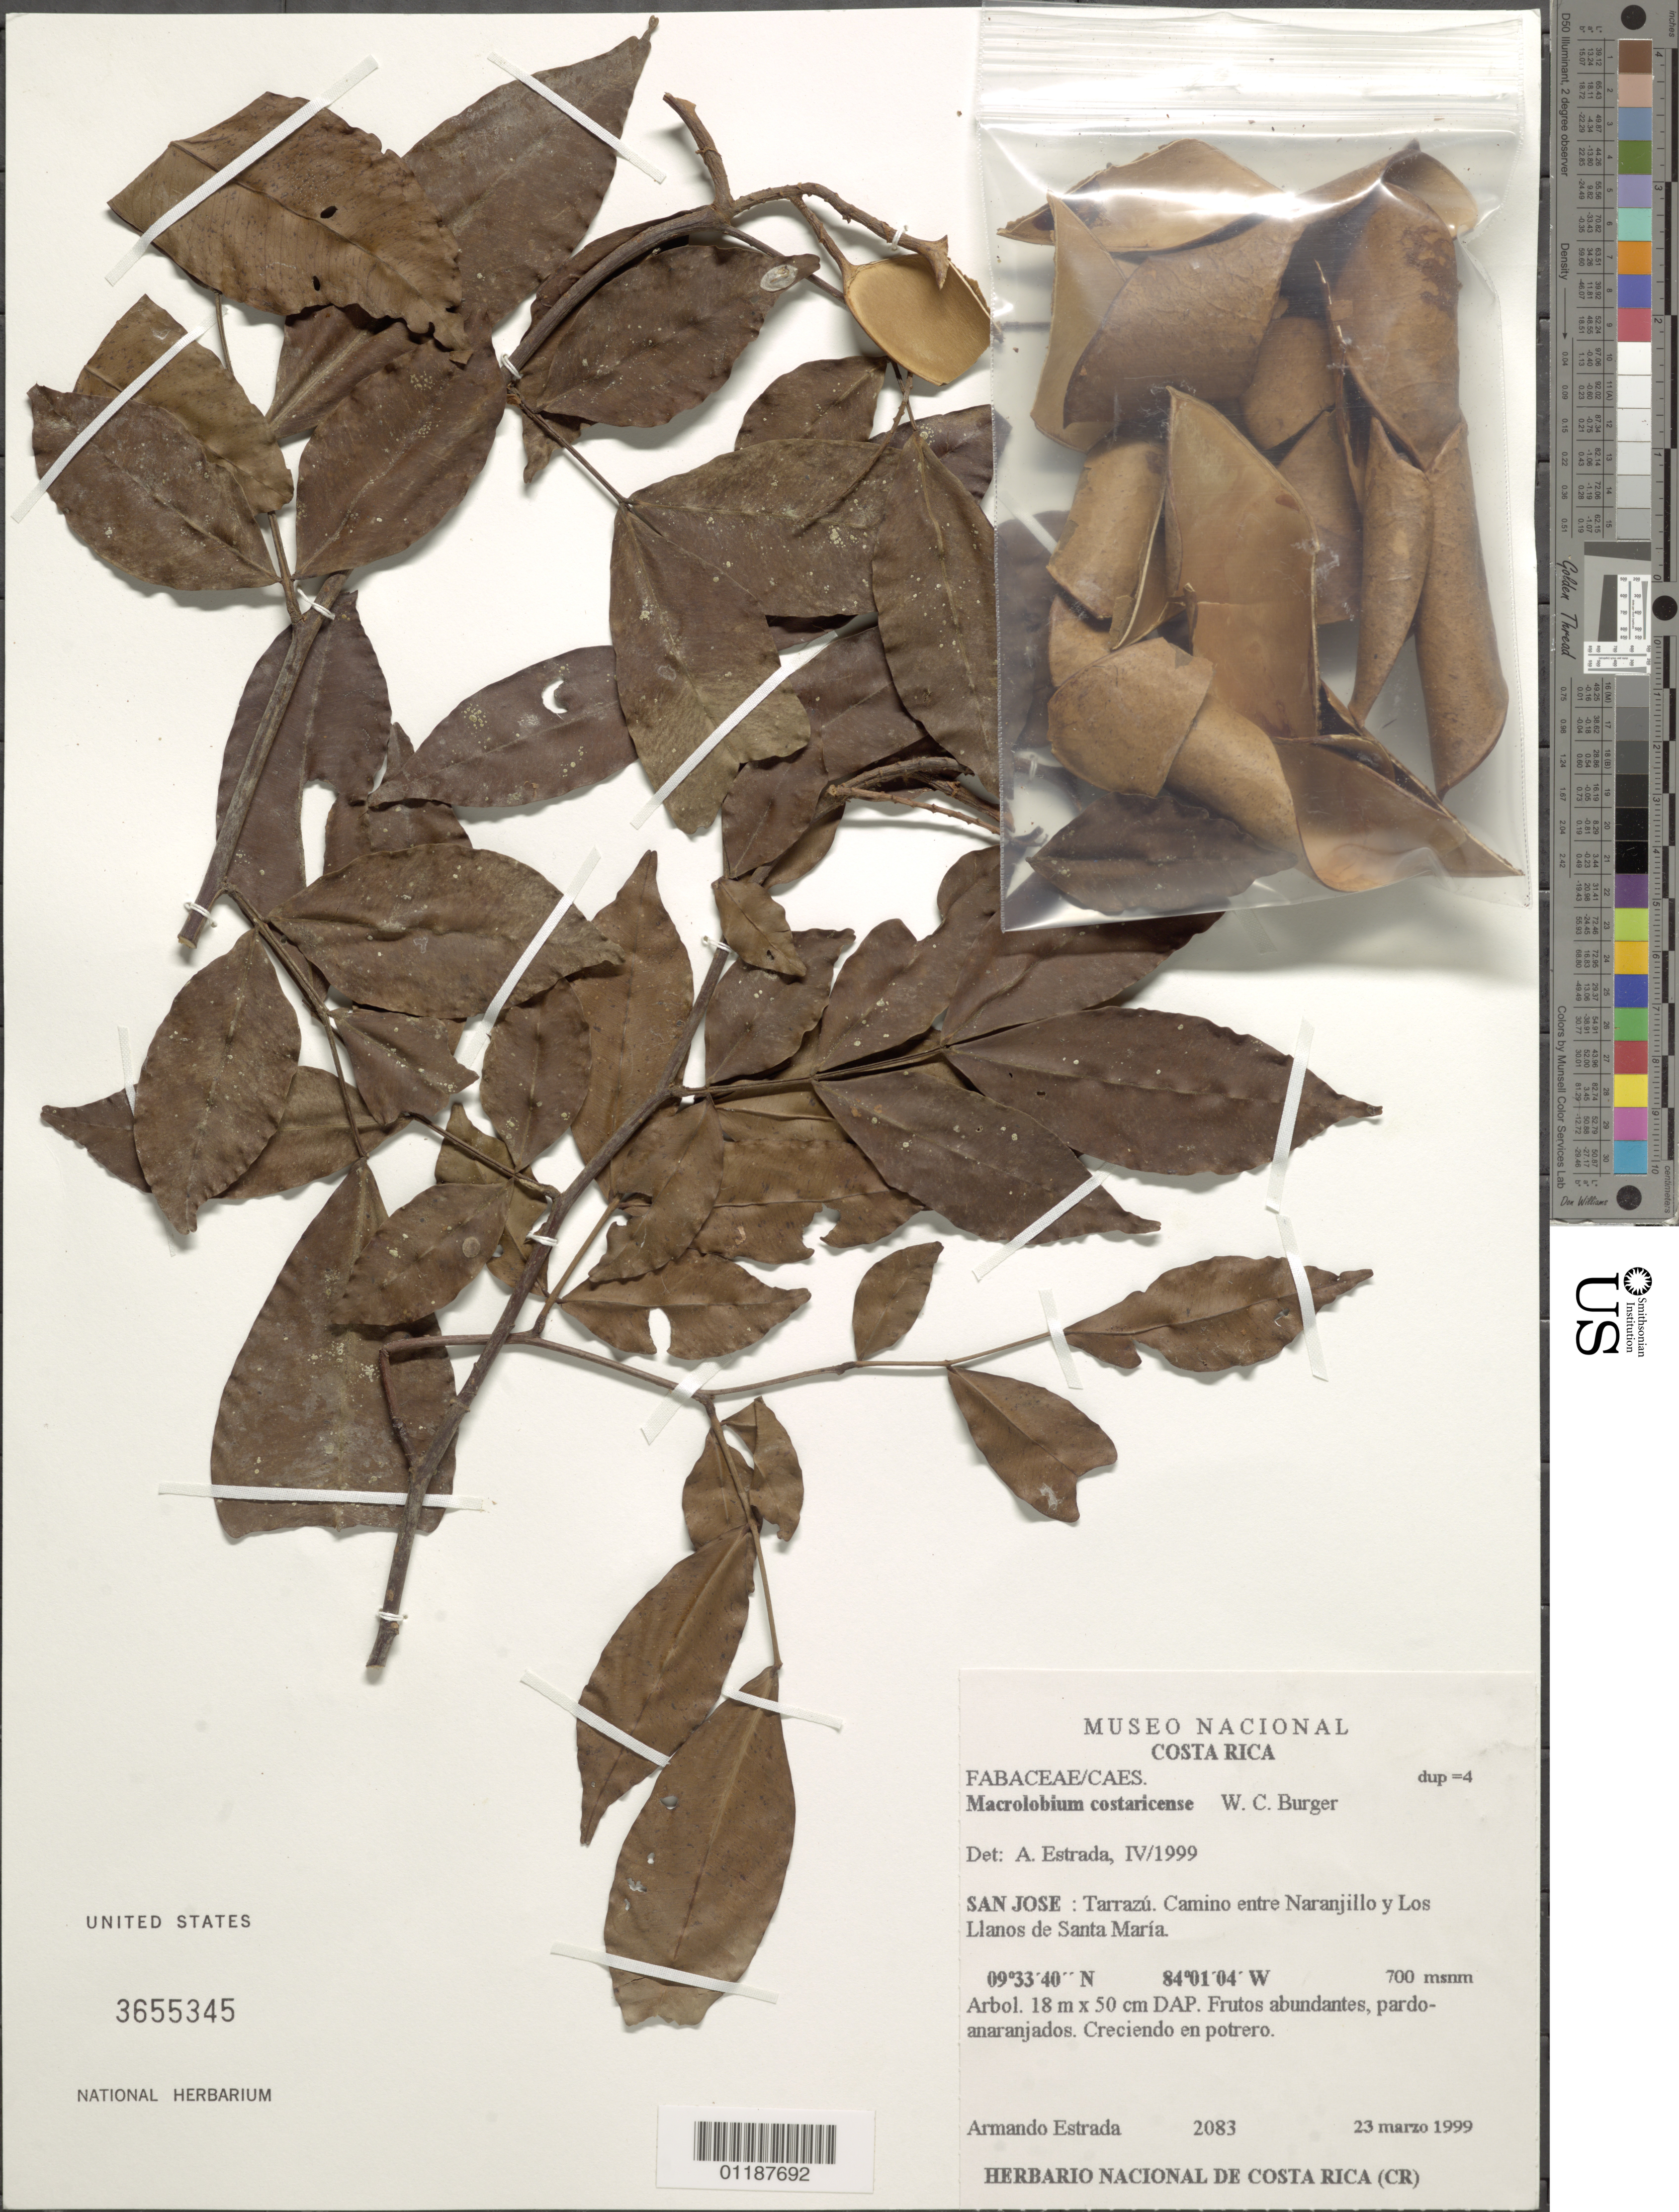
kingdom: Plantae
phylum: Tracheophyta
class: Magnoliopsida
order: Fabales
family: Fabaceae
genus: Macrolobium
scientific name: Macrolobium costaricense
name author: W.C. Burger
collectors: A. Estrada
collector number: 2083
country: Costa Rica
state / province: San Jose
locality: Tarrazu, Camino entre Maranjillo y Los Llanos de Santa Maria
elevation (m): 700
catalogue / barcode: US 3655345